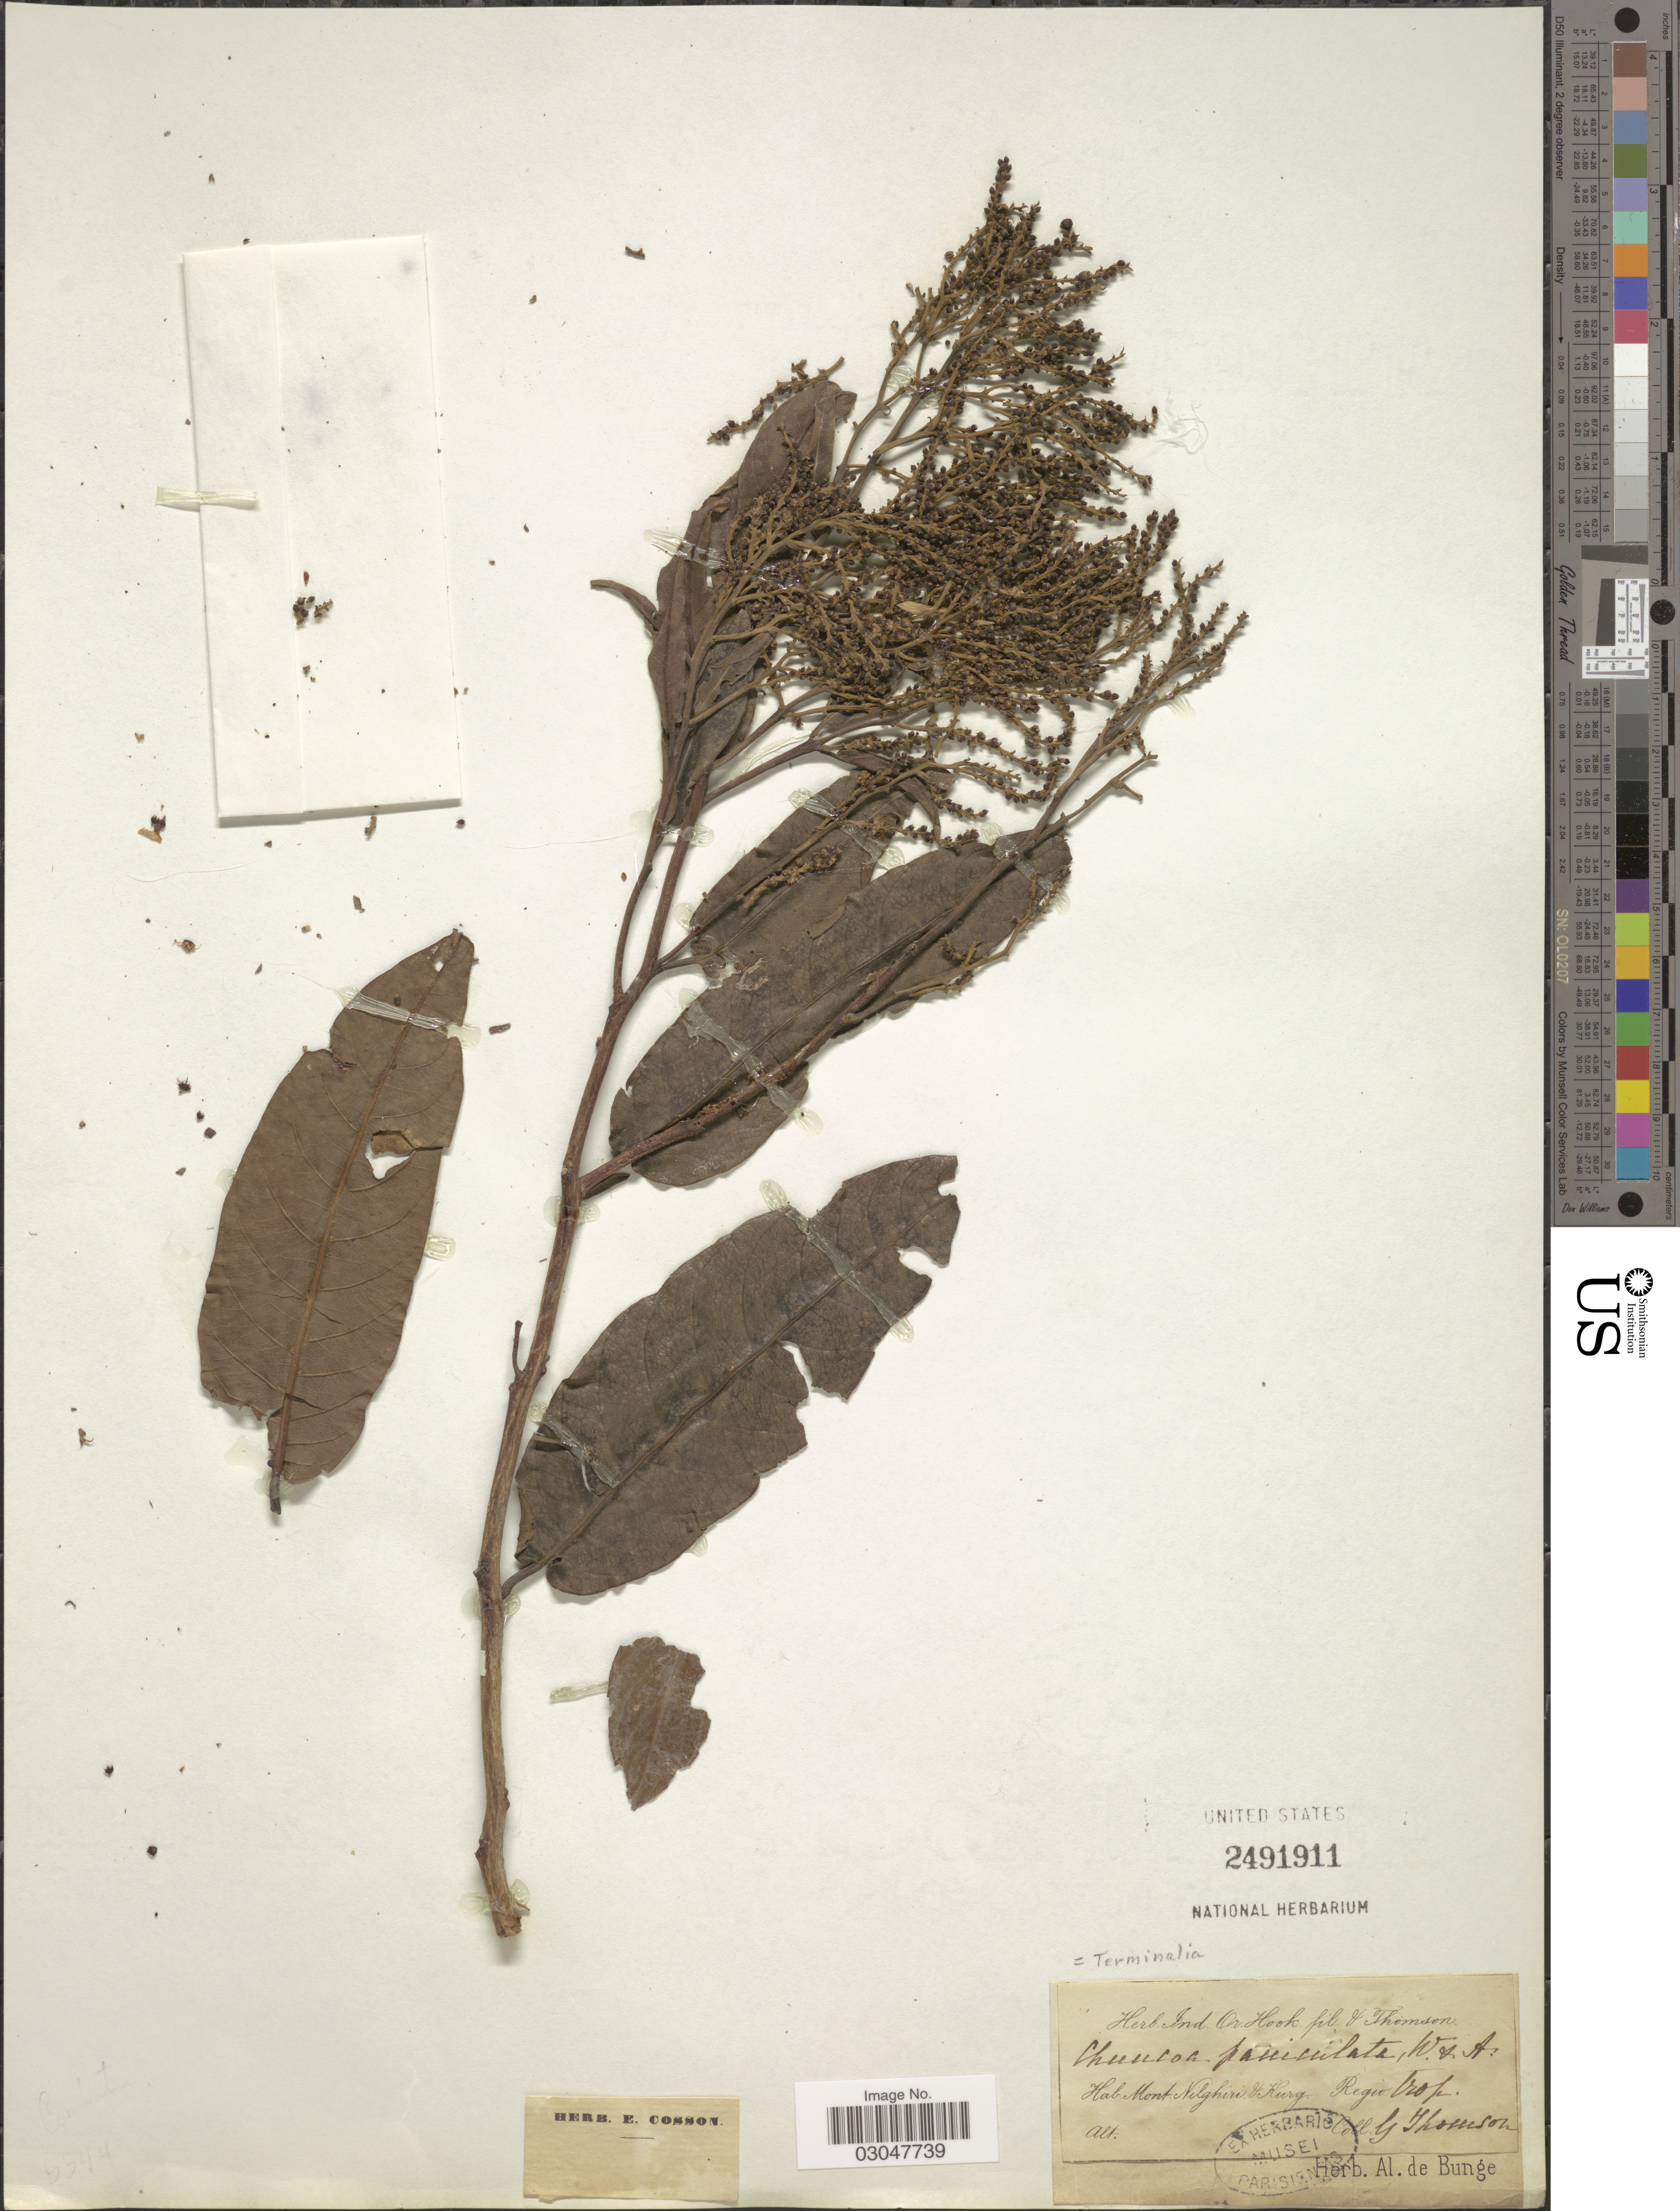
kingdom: Plantae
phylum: Tracheophyta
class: Magnoliopsida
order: Myrtales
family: Combretaceae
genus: Terminalia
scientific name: Terminalia paniculata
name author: Roth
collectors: G. Thomson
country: India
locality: Mont. Nilghiri & Kurg. Regio trop.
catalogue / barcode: US 2491911